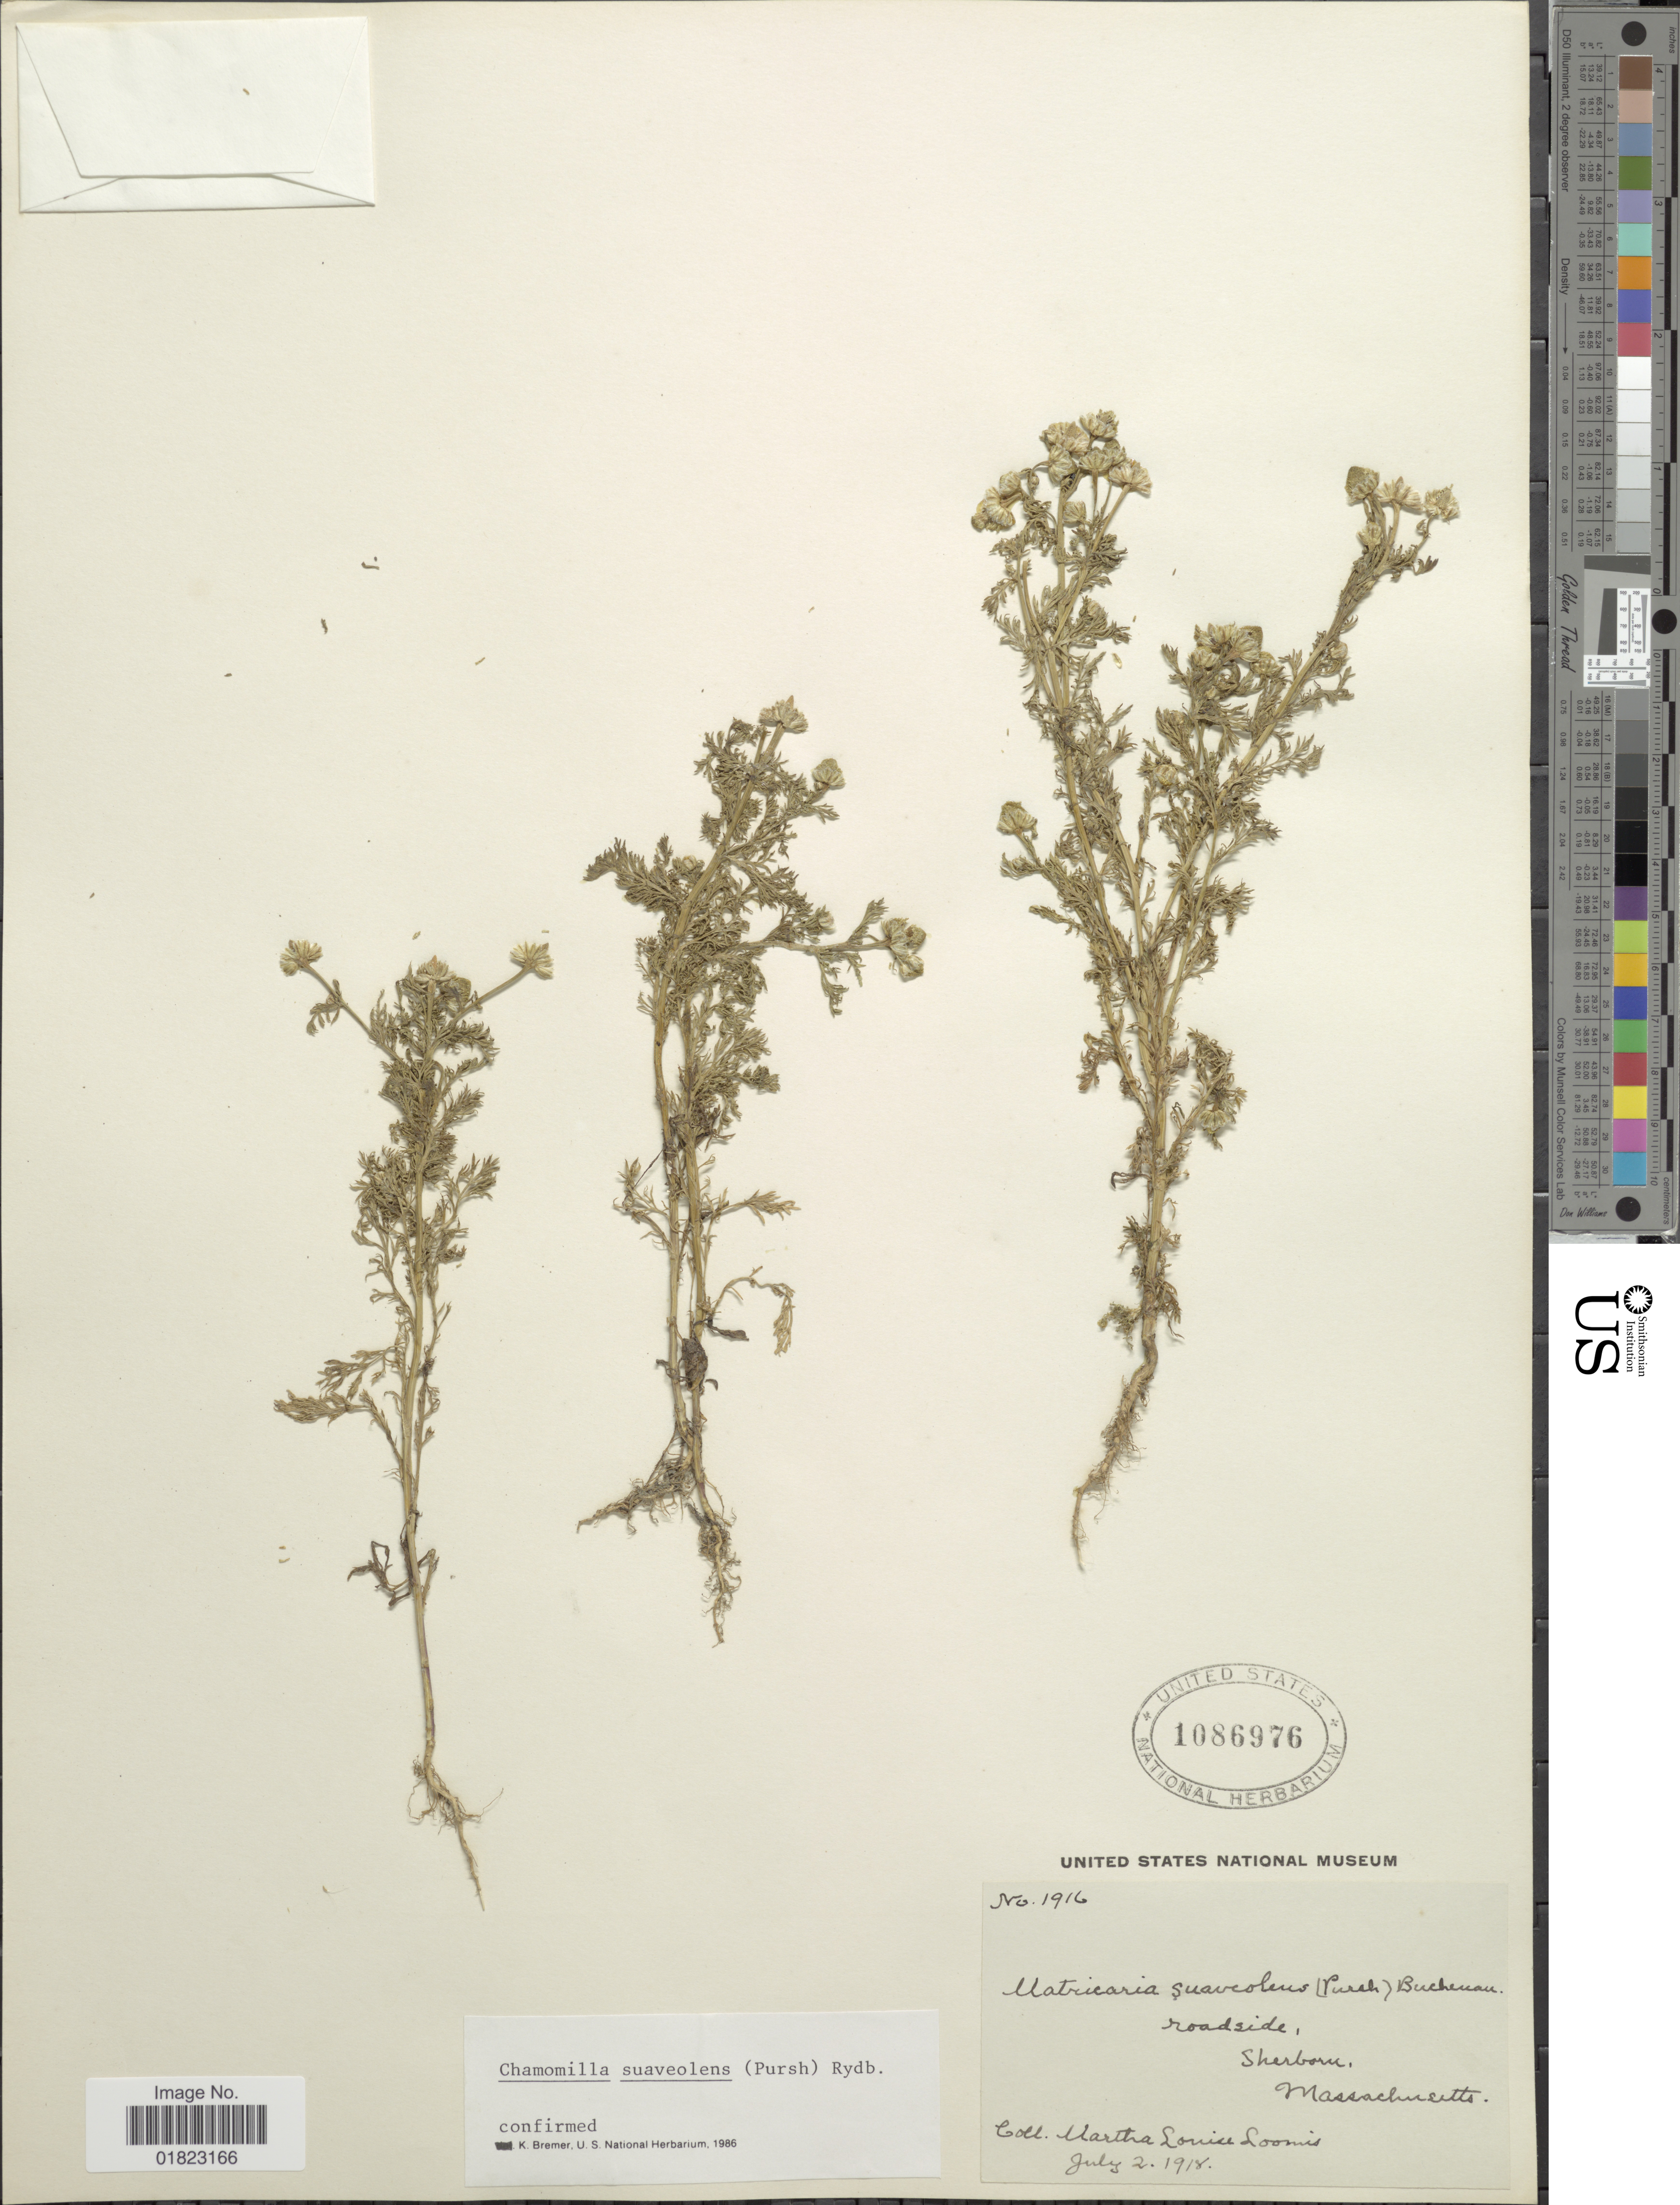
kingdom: Plantae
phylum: Tracheophyta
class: Magnoliopsida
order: Asterales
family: Asteraceae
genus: Matricaria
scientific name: Matricaria matricarioides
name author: (Less.) Porter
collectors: M. L. Loomis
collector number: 1916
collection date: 1918-07-02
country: United States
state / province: Massachusetts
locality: Sherborne, Massachusetts. roadside.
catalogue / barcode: US 1086976